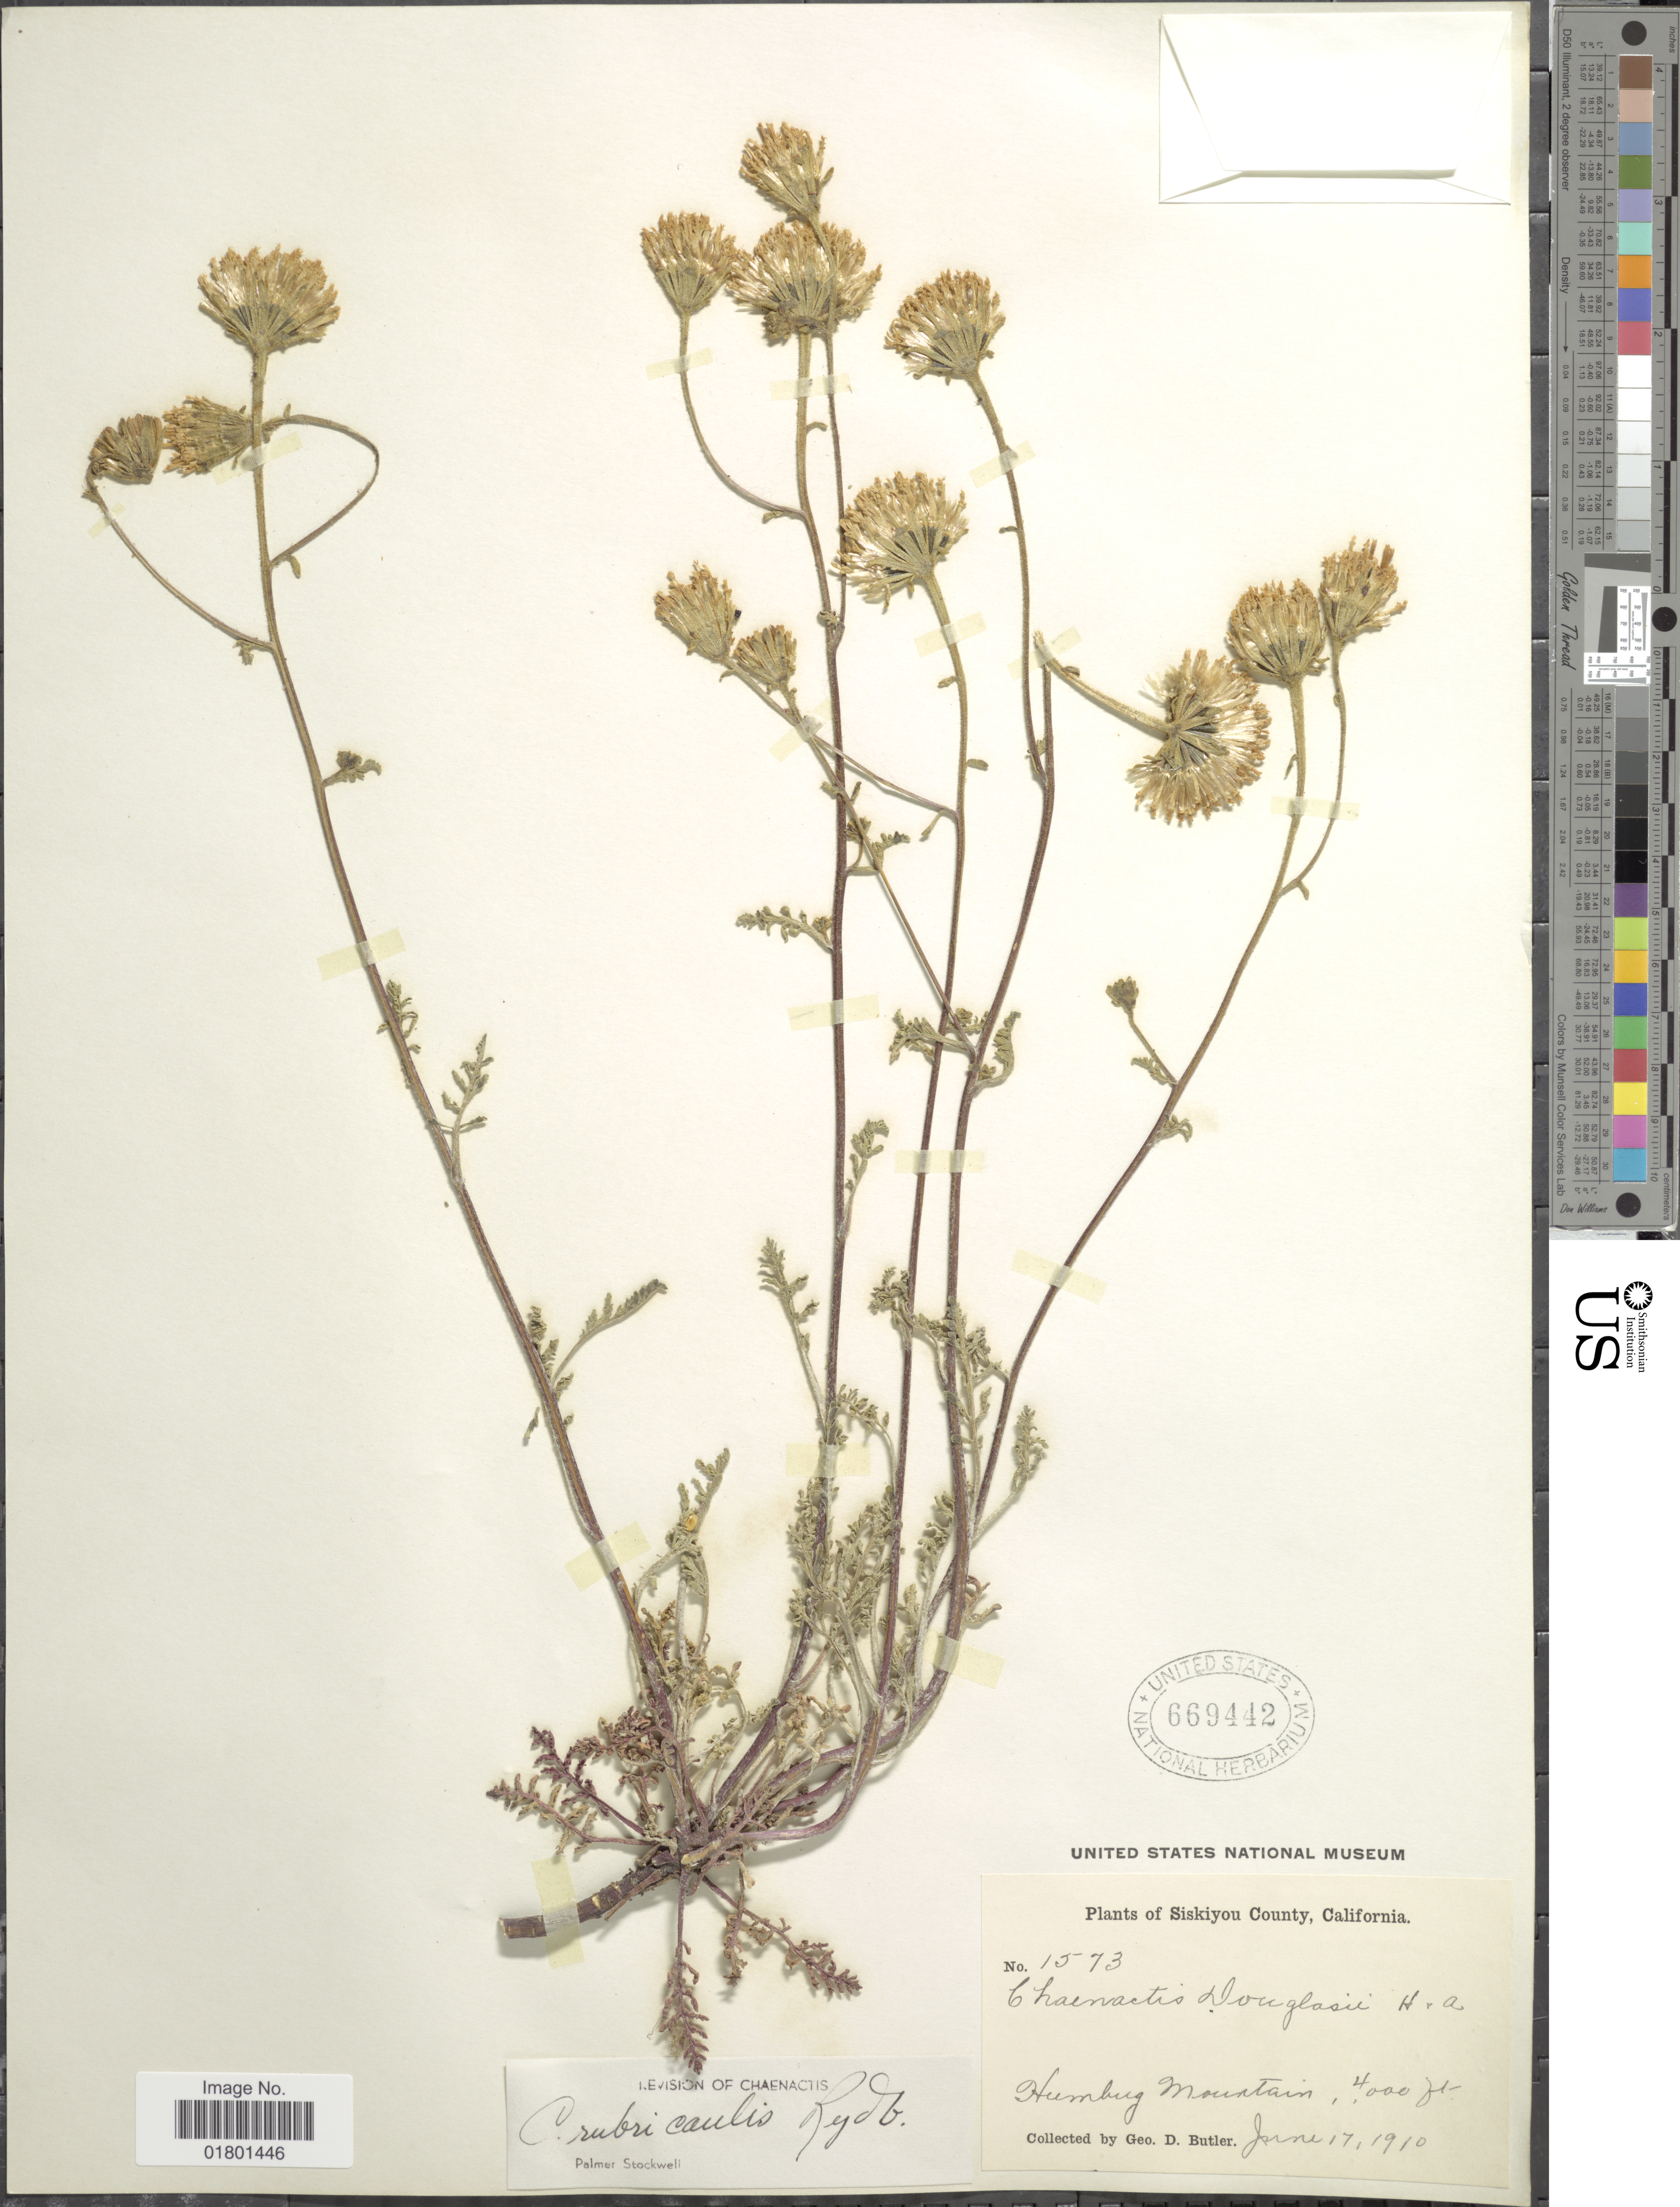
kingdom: Plantae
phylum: Tracheophyta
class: Magnoliopsida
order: Asterales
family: Asteraceae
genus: Chaenactis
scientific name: Chaenactis rubricaulis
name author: Rydb.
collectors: G. D. Butler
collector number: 1573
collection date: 1910-06-17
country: United States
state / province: California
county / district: Siskiyou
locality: Siskiyou County, Humbug Mountain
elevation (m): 1219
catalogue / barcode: US 669442